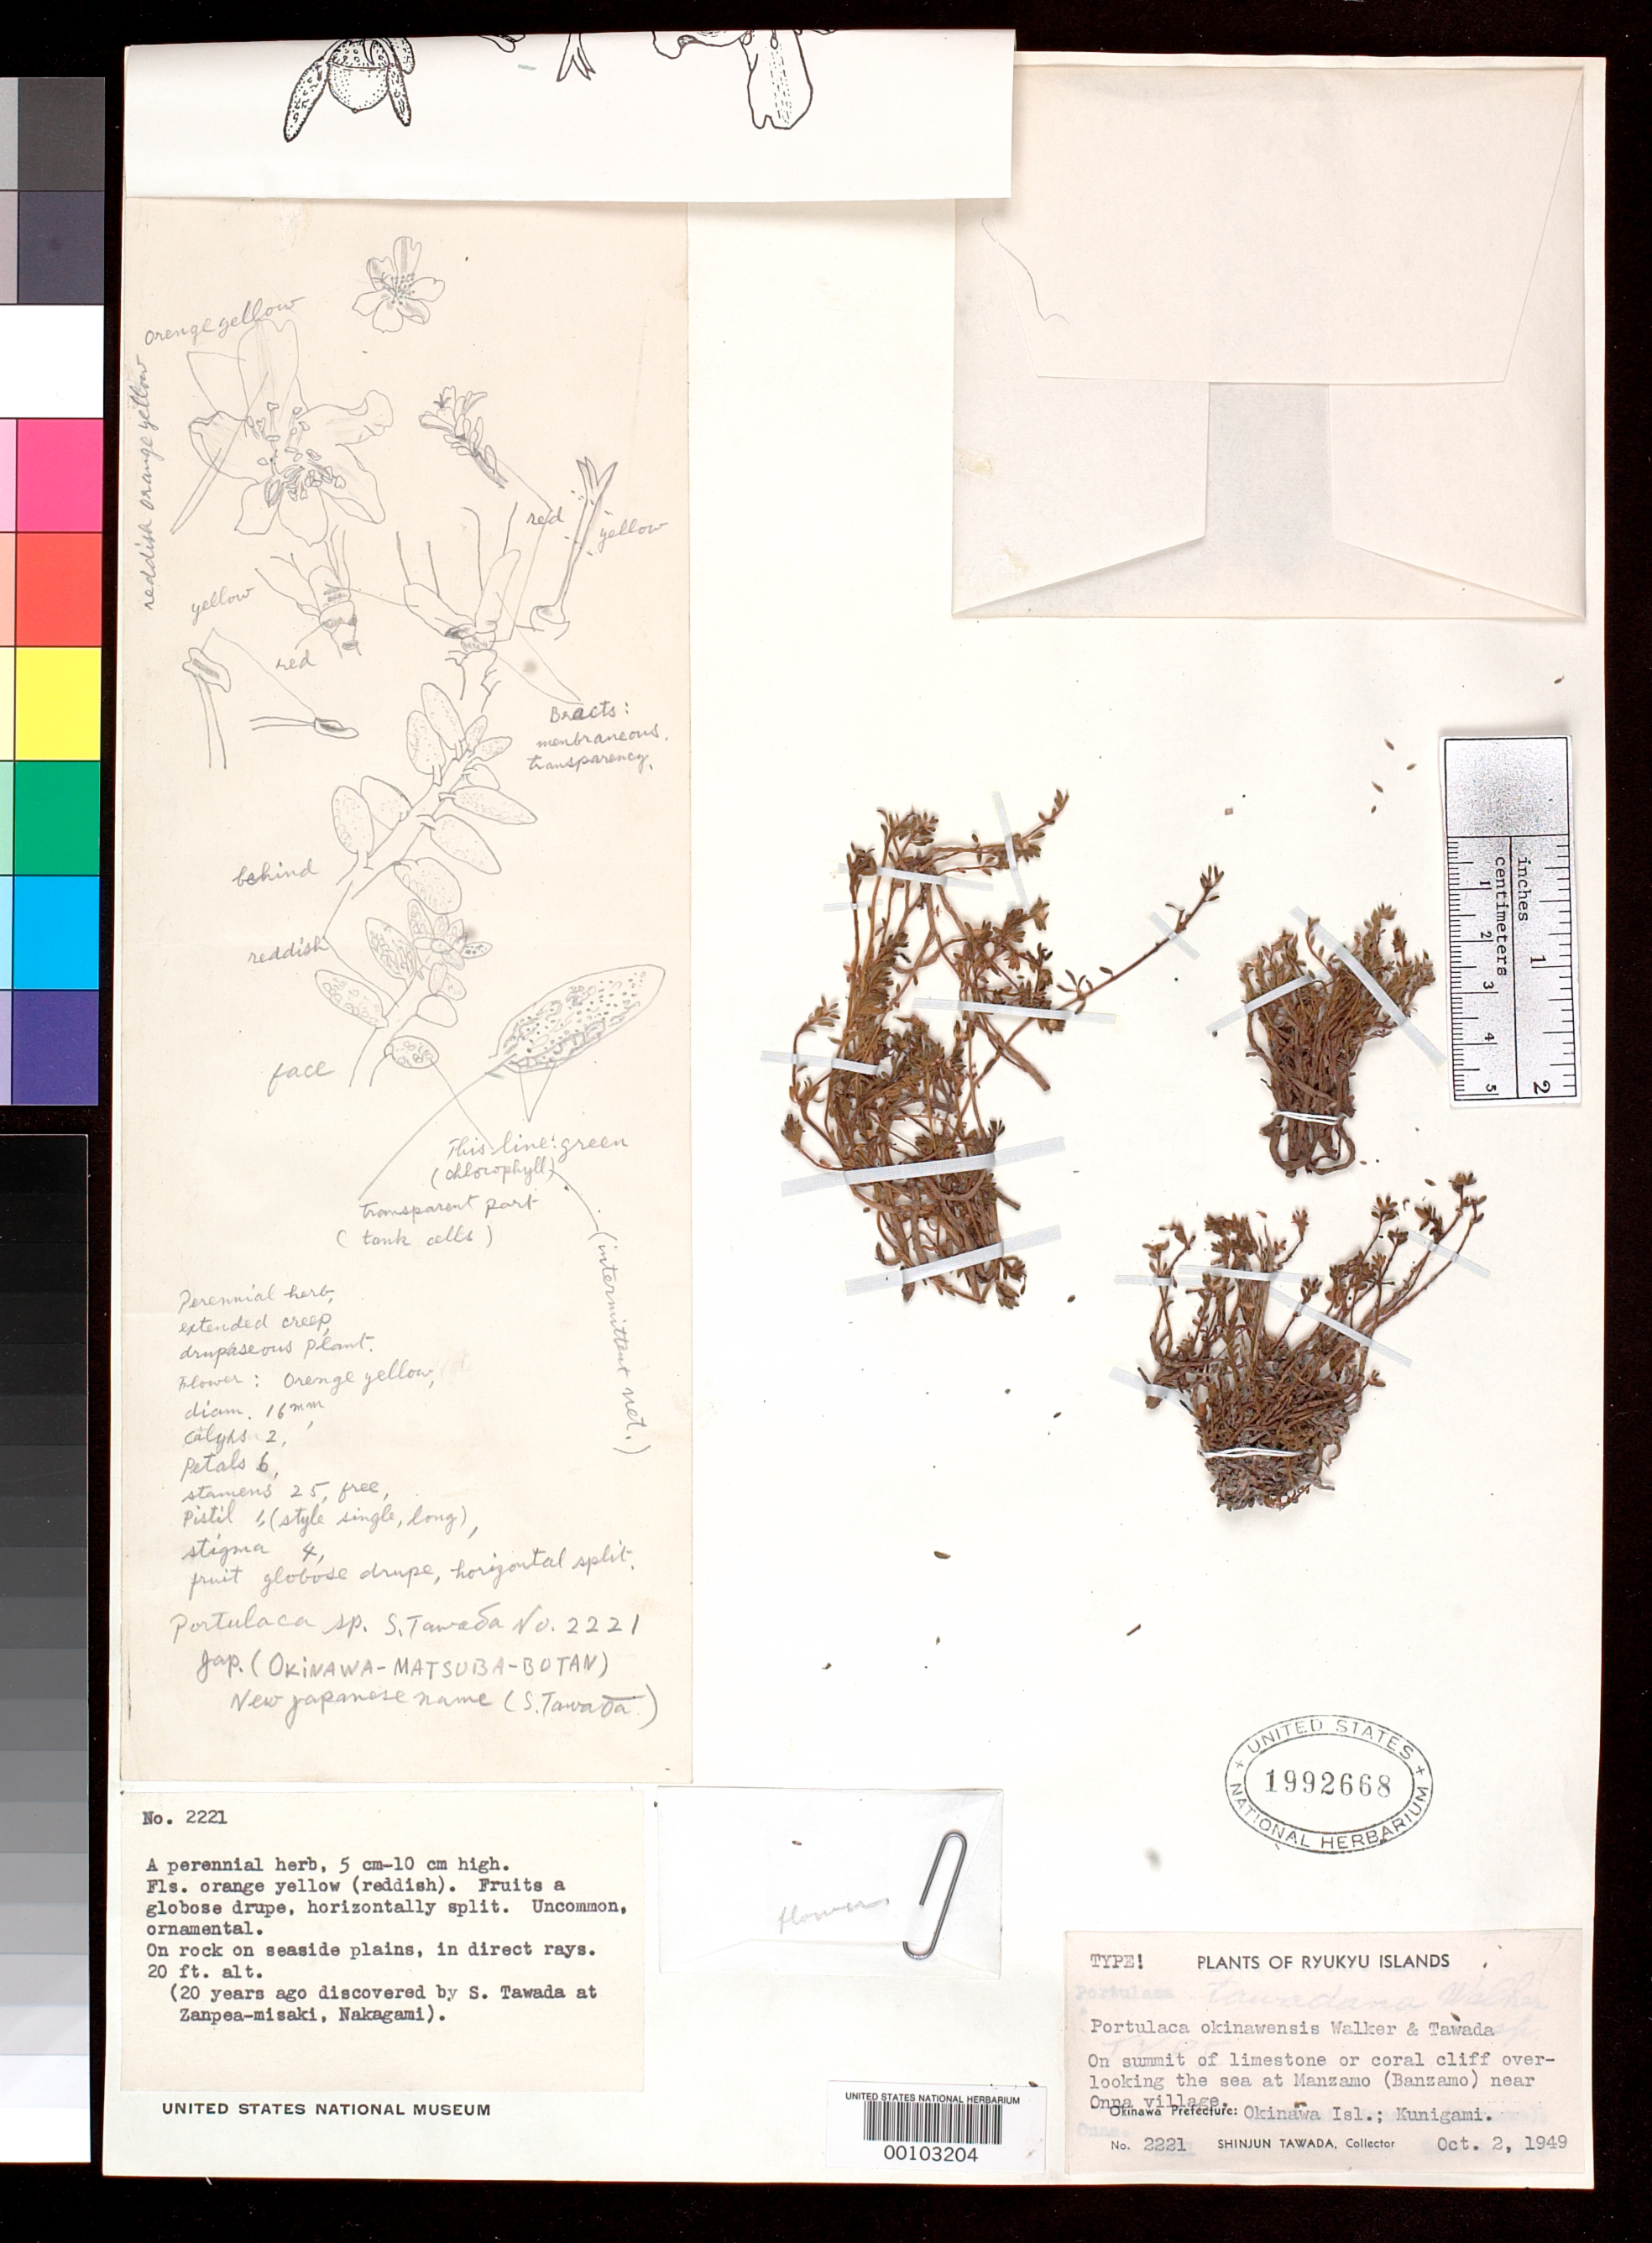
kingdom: Plantae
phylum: Tracheophyta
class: Magnoliopsida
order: Caryophyllales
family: Portulacaceae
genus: Portulaca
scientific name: Portulaca okinawensis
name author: E. Walker & Tawada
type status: Holotype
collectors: S. Tawada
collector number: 2221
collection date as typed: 02 Oct 1949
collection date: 1949-10-02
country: Japan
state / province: Okinawa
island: Okinawa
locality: Onna, Kunigamigun.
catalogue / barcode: US 1992668